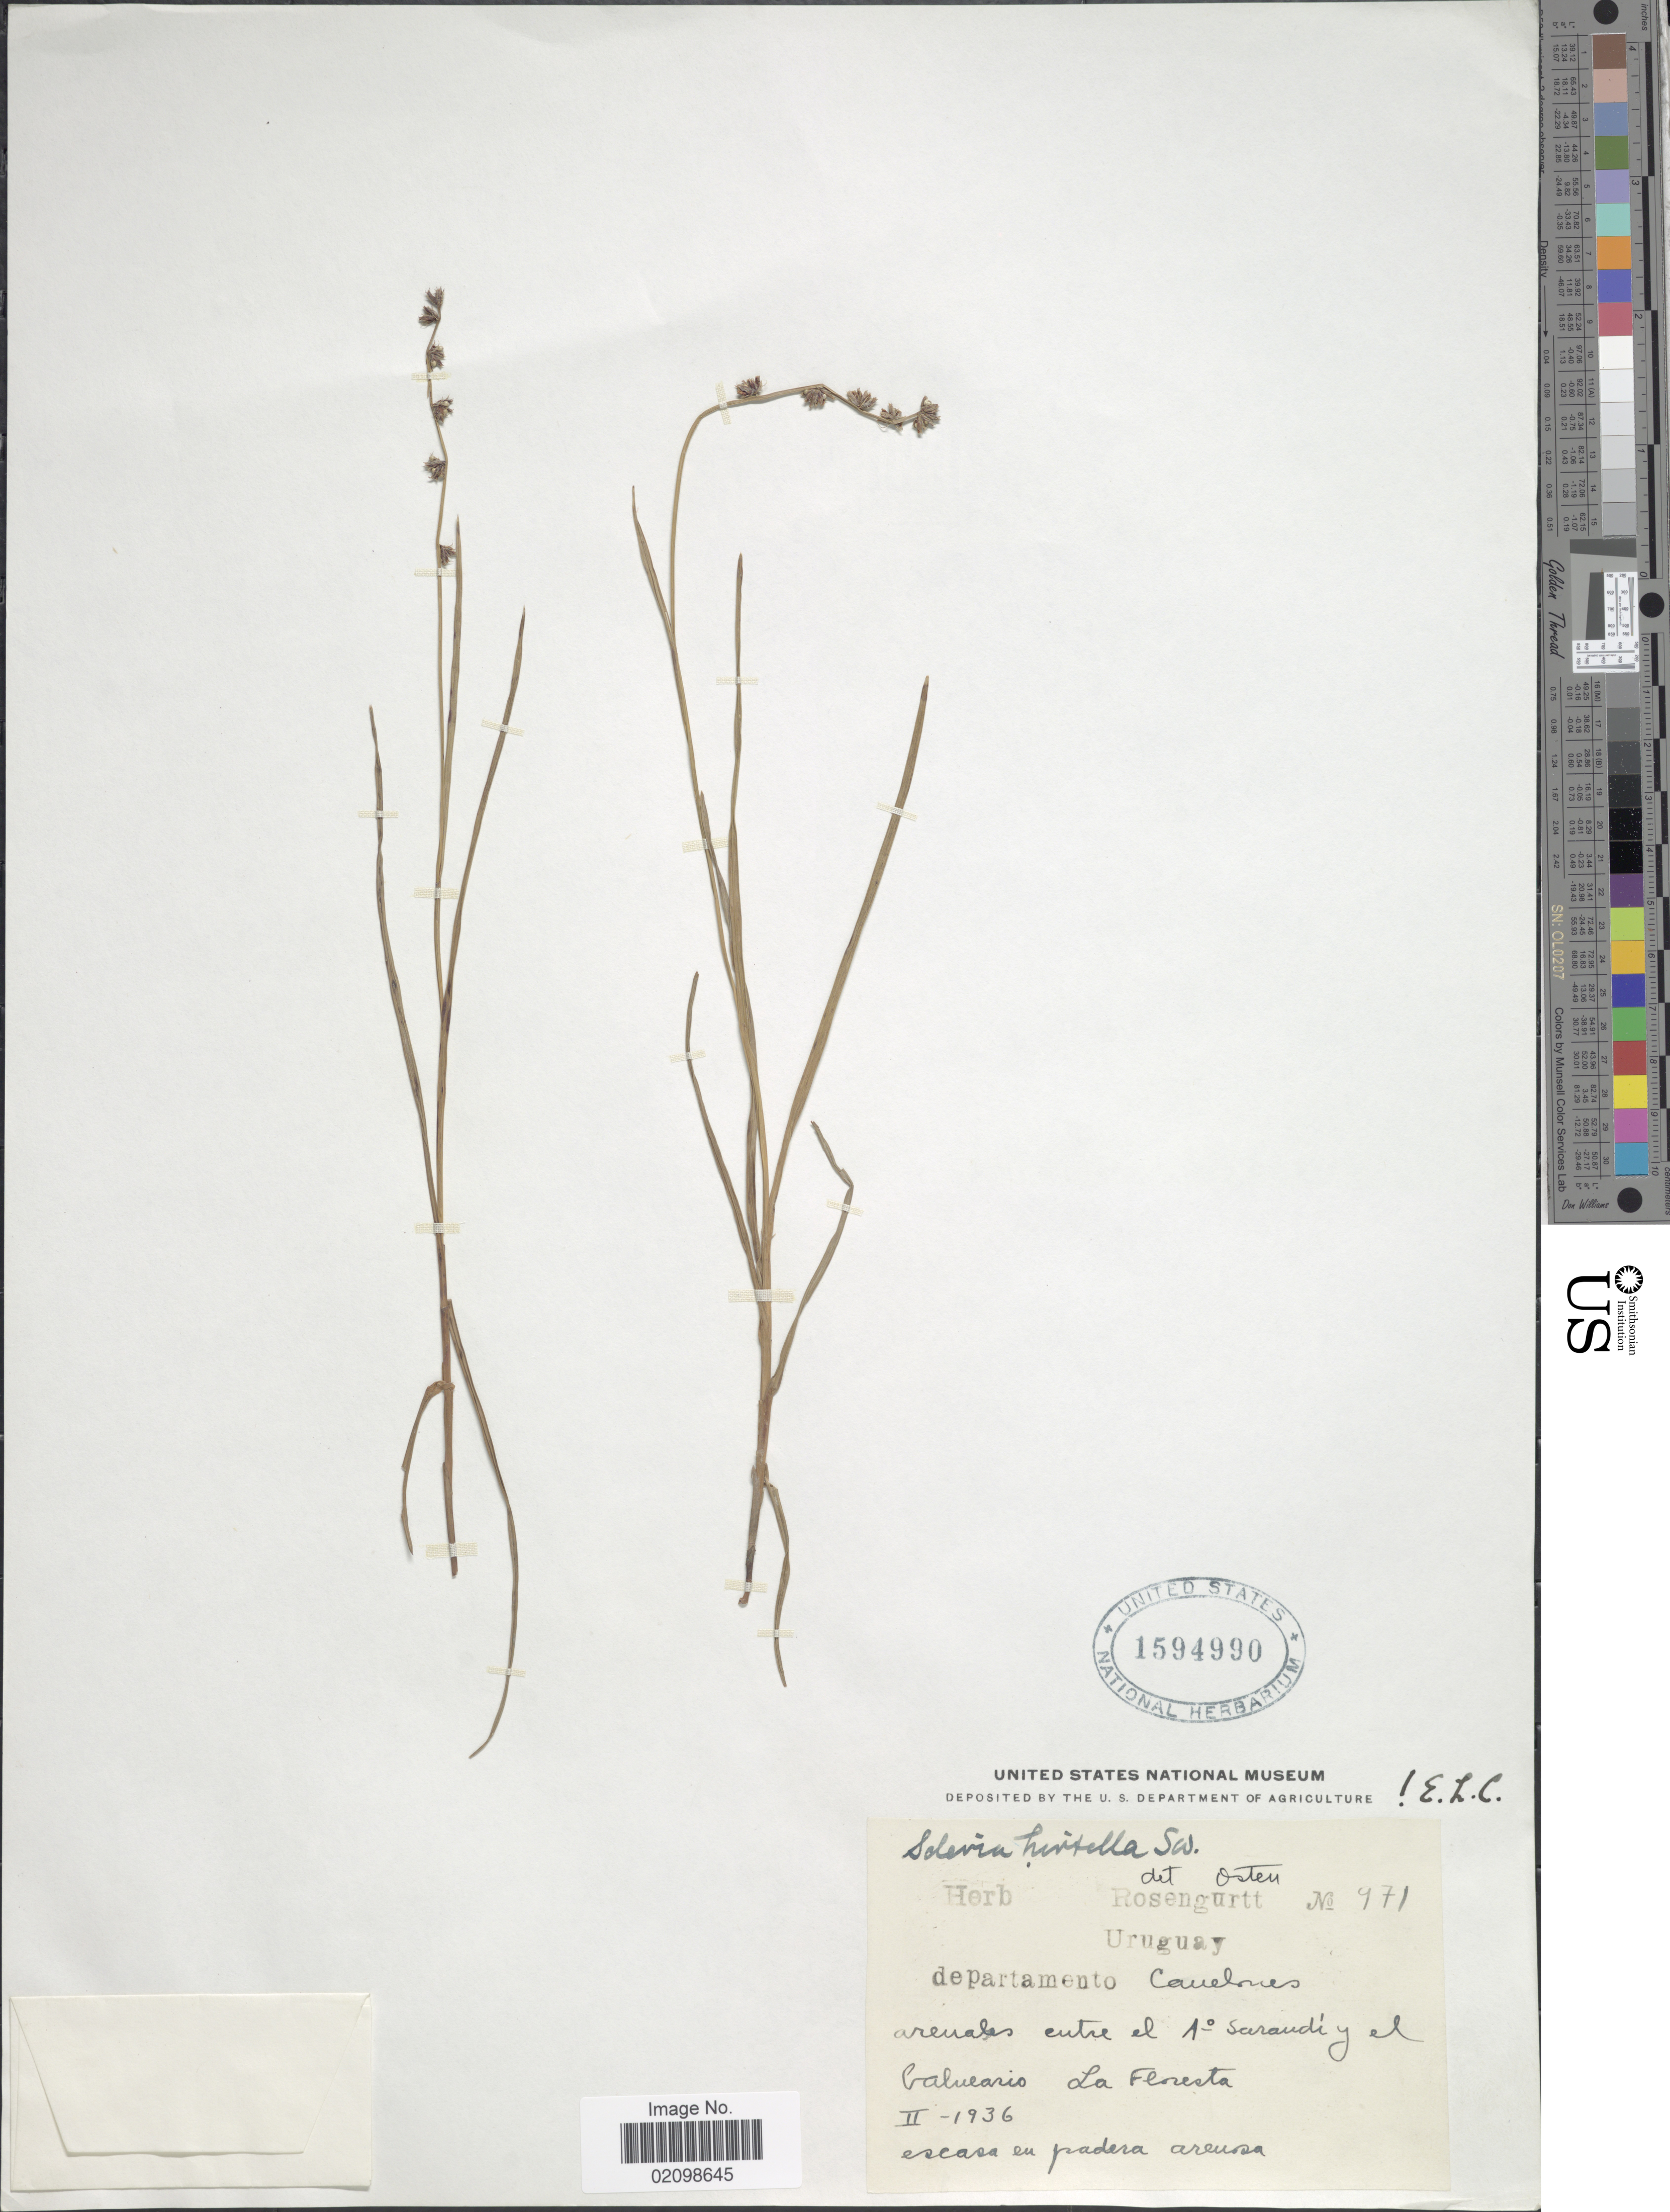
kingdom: Plantae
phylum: Tracheophyta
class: Liliopsida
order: Poales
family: Cyperaceae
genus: Scleria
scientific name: Scleria distans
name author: Poir.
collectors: ex herb. Rosengurtt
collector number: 971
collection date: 1936-02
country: Uruguay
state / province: Canelones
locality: Arenales entre el Aº Sarandi el Calueario La Floresta, Departamento Canelones.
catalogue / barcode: US 1594990